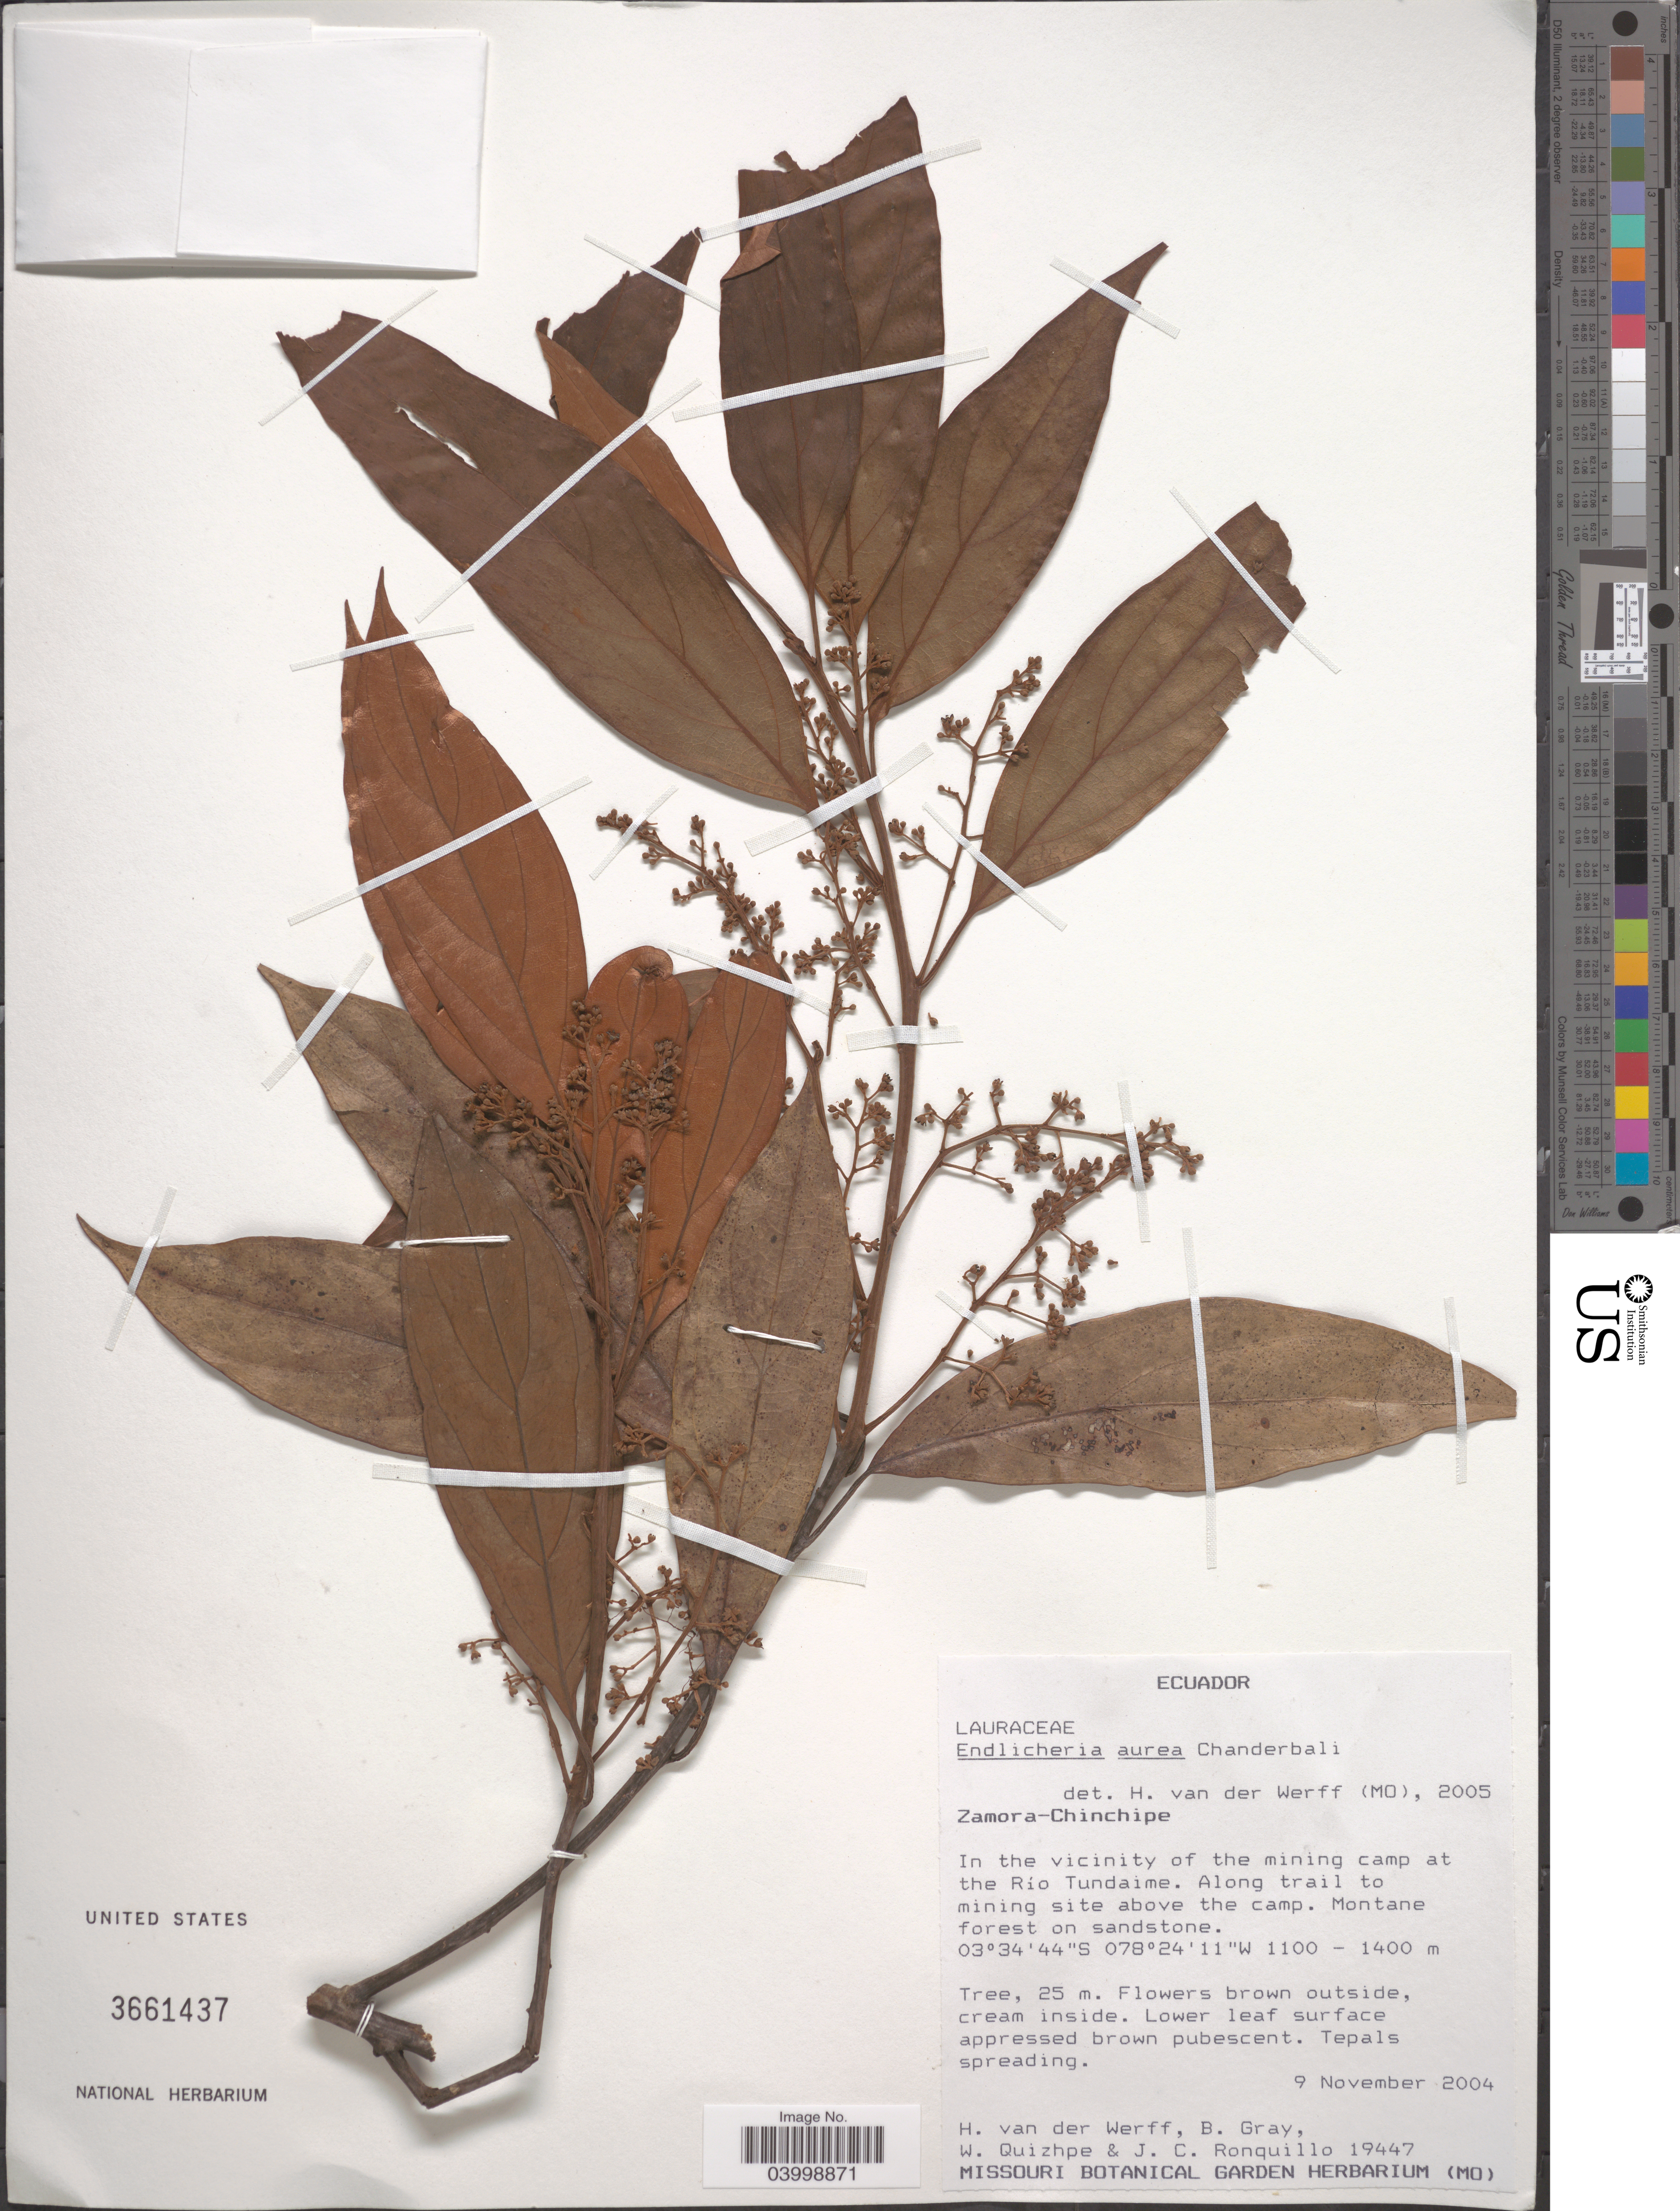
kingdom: Plantae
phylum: Tracheophyta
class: Magnoliopsida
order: Laurales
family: Lauraceae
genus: Endlicheria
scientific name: Endlicheria aurea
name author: Chanderb.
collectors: H. van der Werff, B. Gray, W. Quizhpe & J. Ronquillo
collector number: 19447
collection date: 2004-11-09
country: Ecuador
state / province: Zamora-Chinchipe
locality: In the vicinity of the mining camp at the Río Tundaime. Along trail to mining site above the camp. Montane forest on sandstone.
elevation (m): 1100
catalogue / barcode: US 3661437